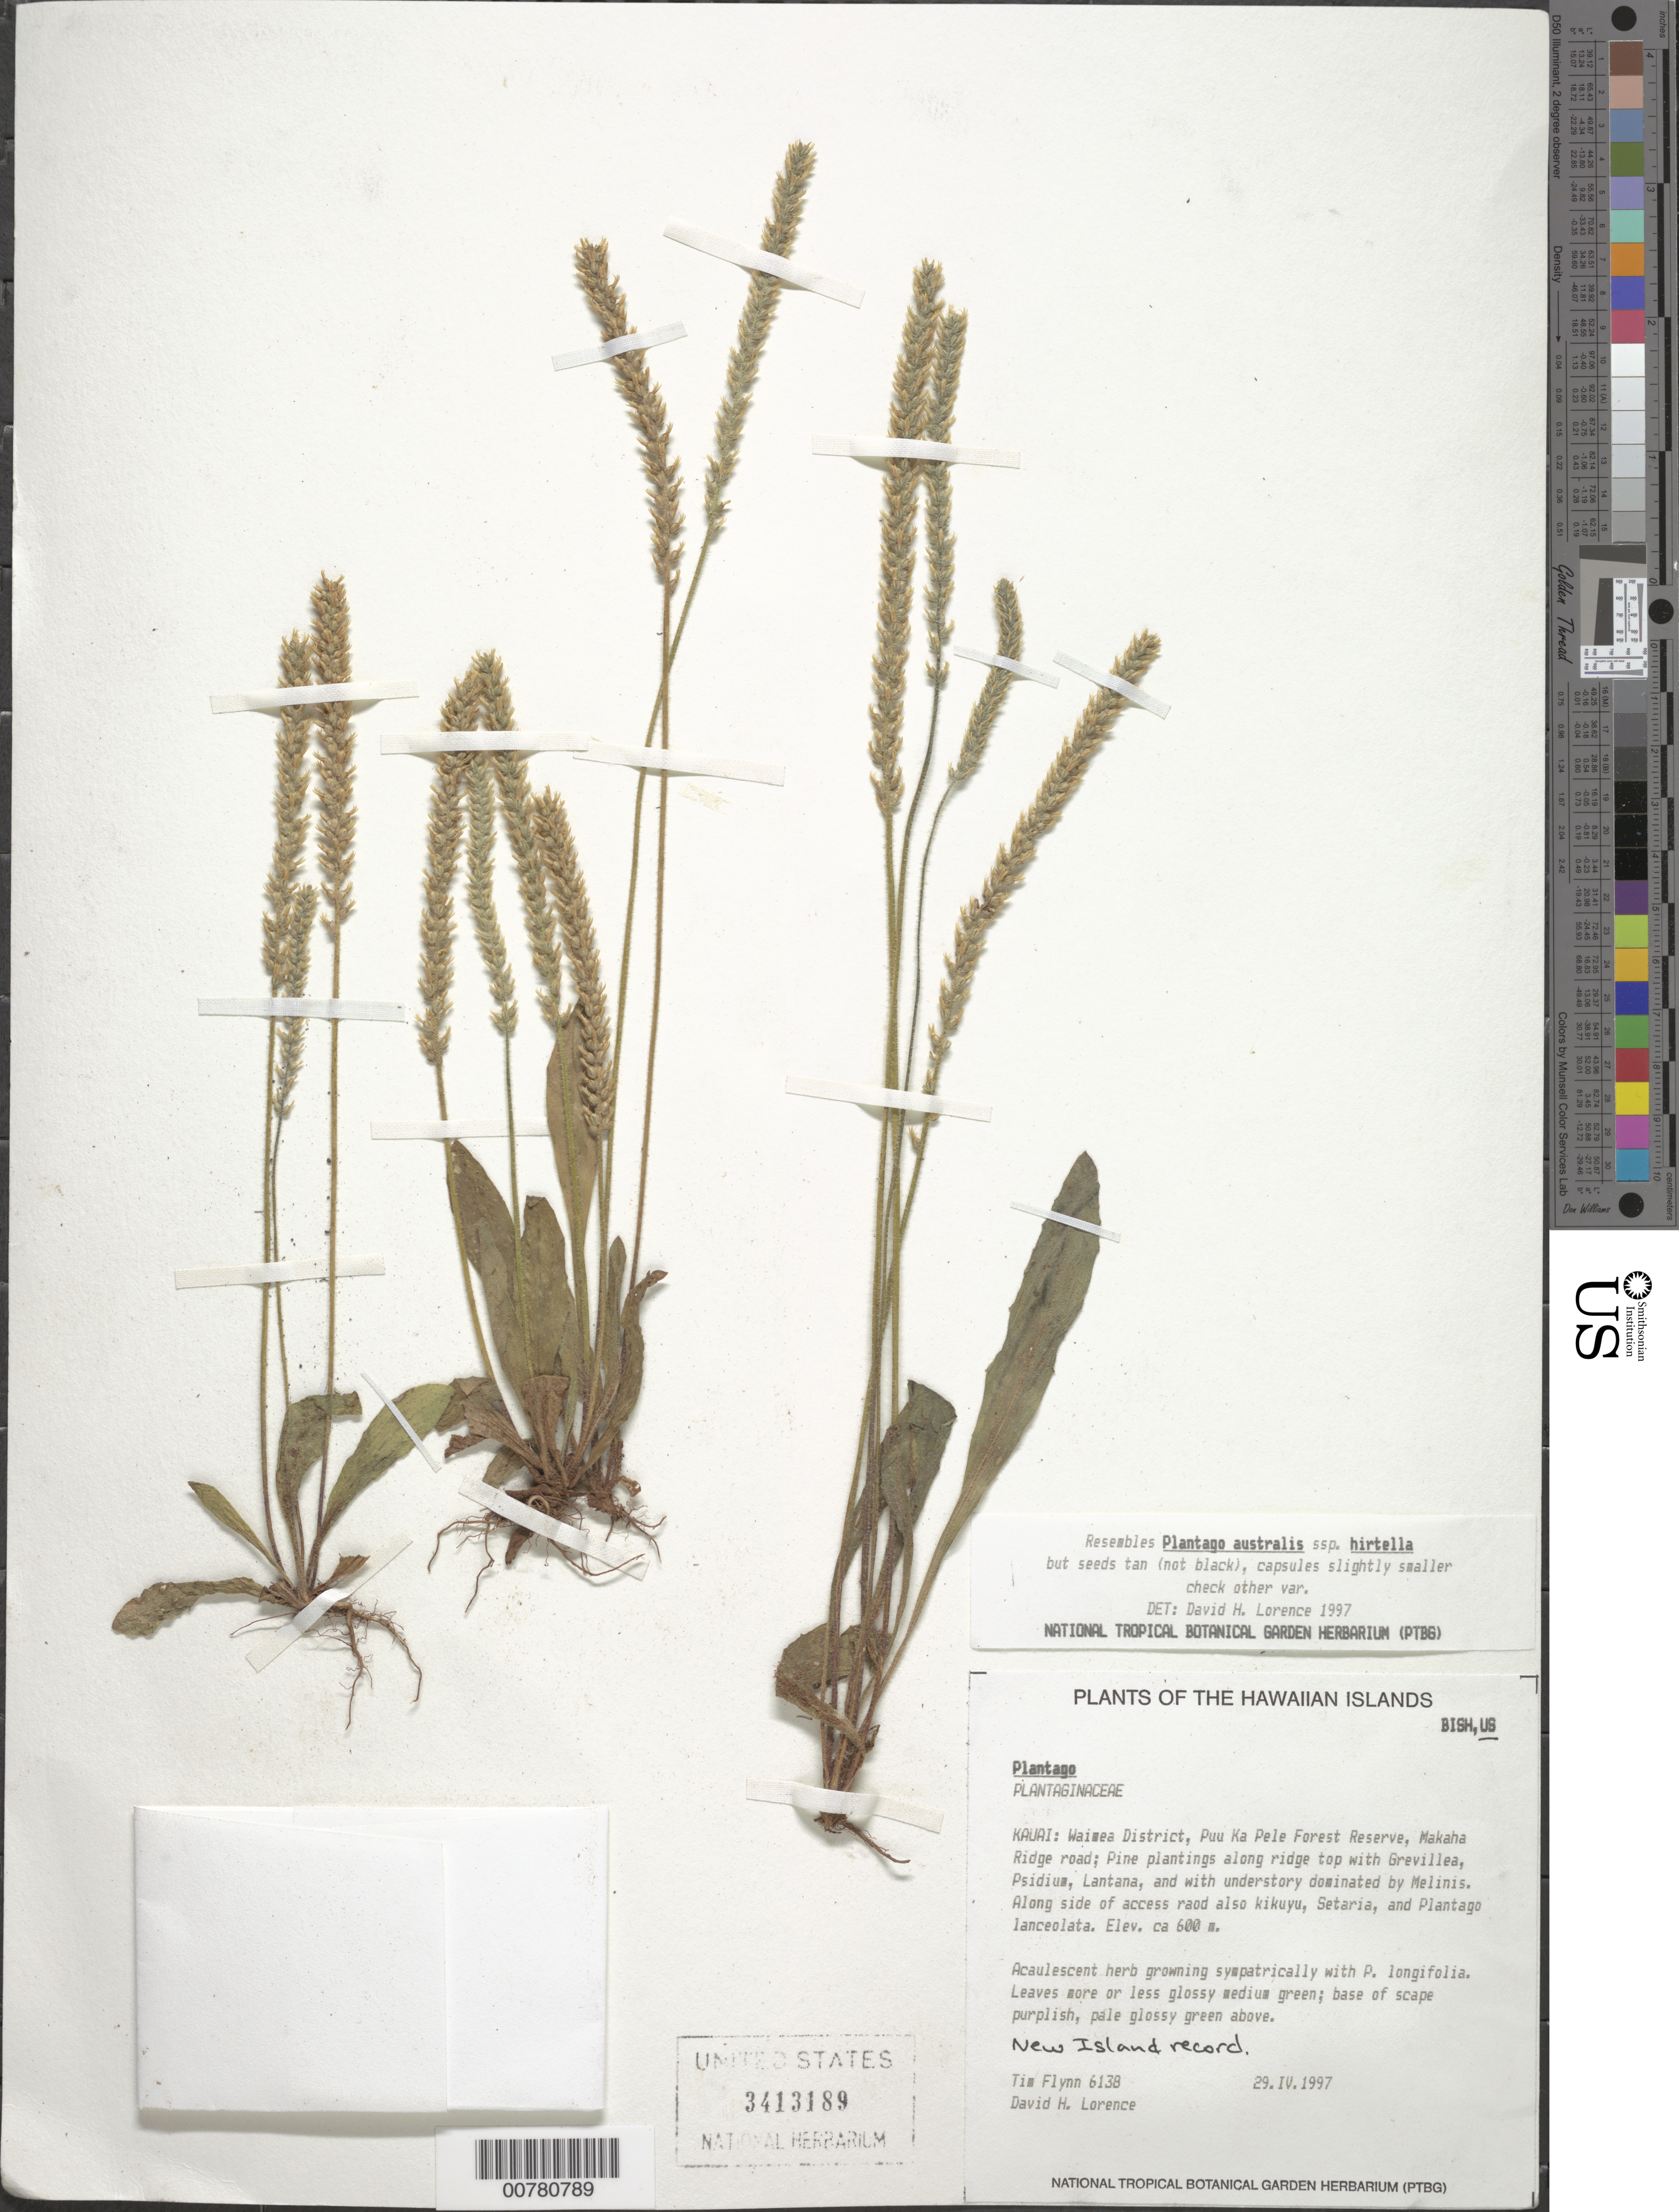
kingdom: Plantae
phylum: Tracheophyta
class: Magnoliopsida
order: Lamiales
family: Plantaginaceae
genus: Plantago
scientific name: Plantago australis subsp. hirtella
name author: (Kunth) Rahn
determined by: Lorence, David H., (PTBG), National Tropical Botanical Garden (UNITED STATES)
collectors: T. W. Flynn & D. Lorence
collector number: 6138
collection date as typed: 29 Apr 1997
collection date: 1997-04-29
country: United States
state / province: Hawaii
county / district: Kauai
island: Kaua'i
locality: Waimea District, Puu Ka Pele Forest Reserve, Makaha Ridge road.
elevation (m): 600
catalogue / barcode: US 3413189